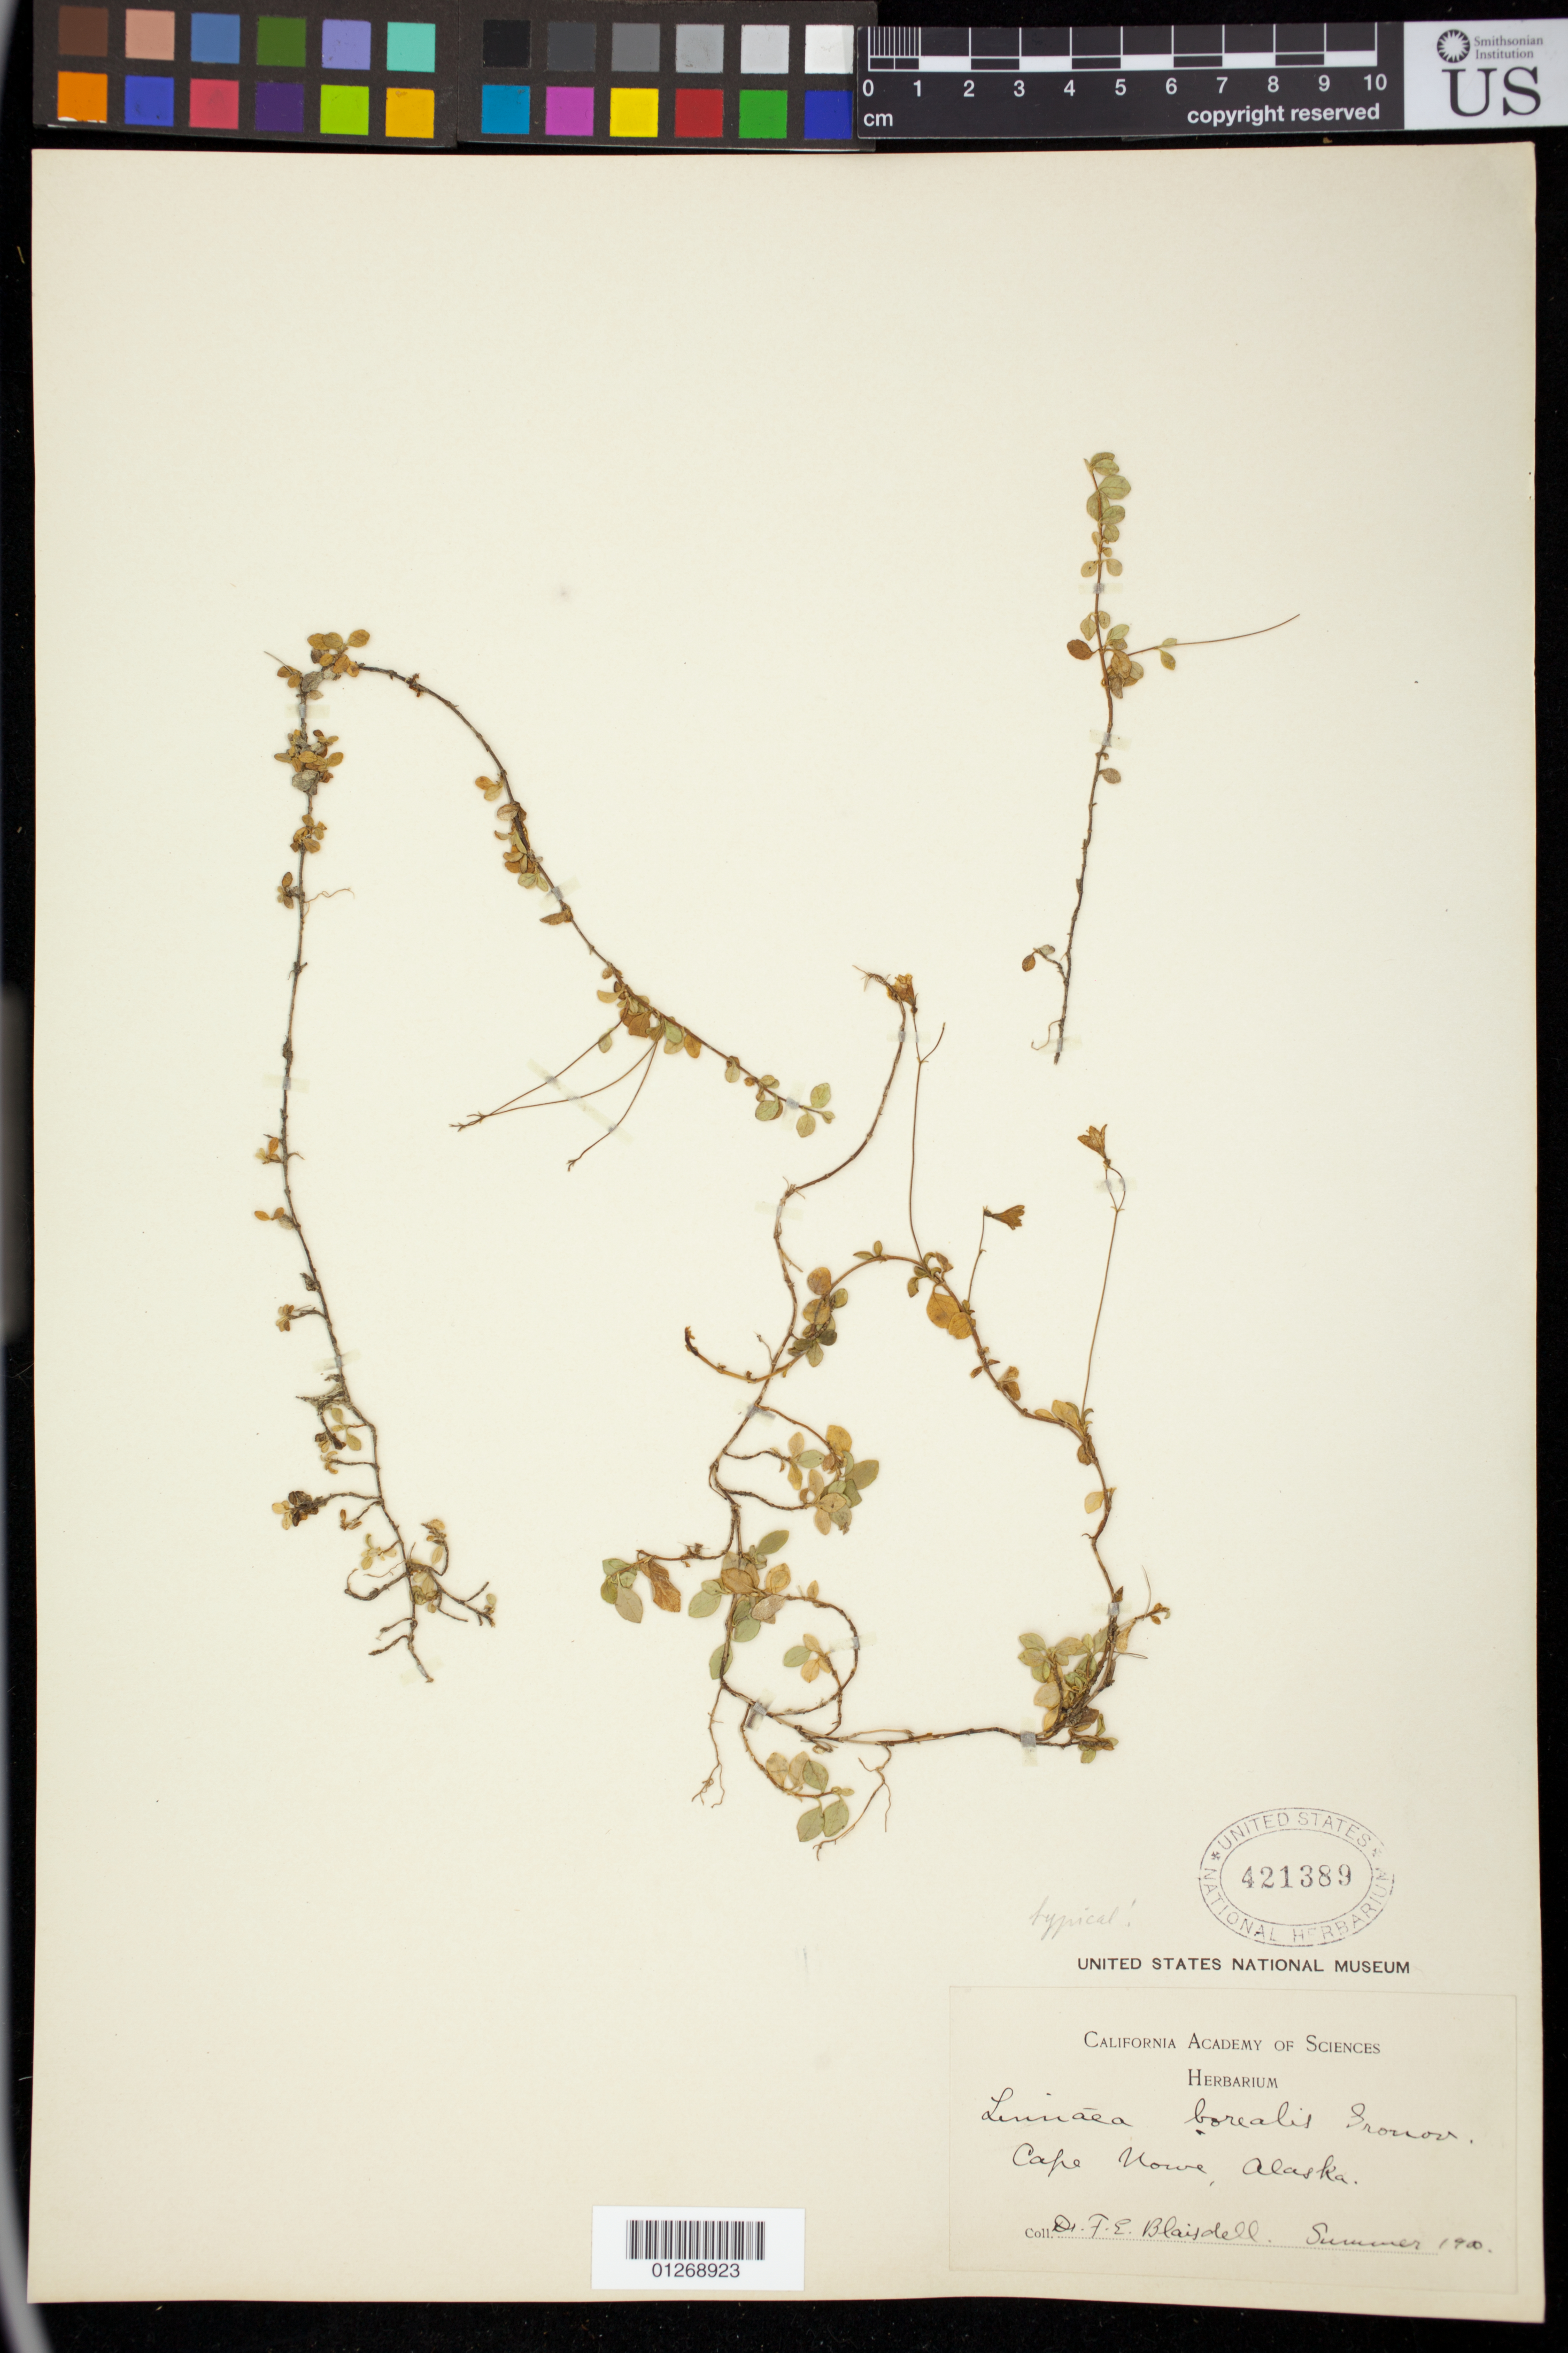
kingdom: Plantae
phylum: Tracheophyta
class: Magnoliopsida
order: Dipsacales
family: Caprifoliaceae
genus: Linnaea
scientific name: Linnaea serpyllifolia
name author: Rydb.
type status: Isotype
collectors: F. Blaisdell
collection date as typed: Summer 1900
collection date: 1900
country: United States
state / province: Alaska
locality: Cape Nome.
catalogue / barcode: US 421389